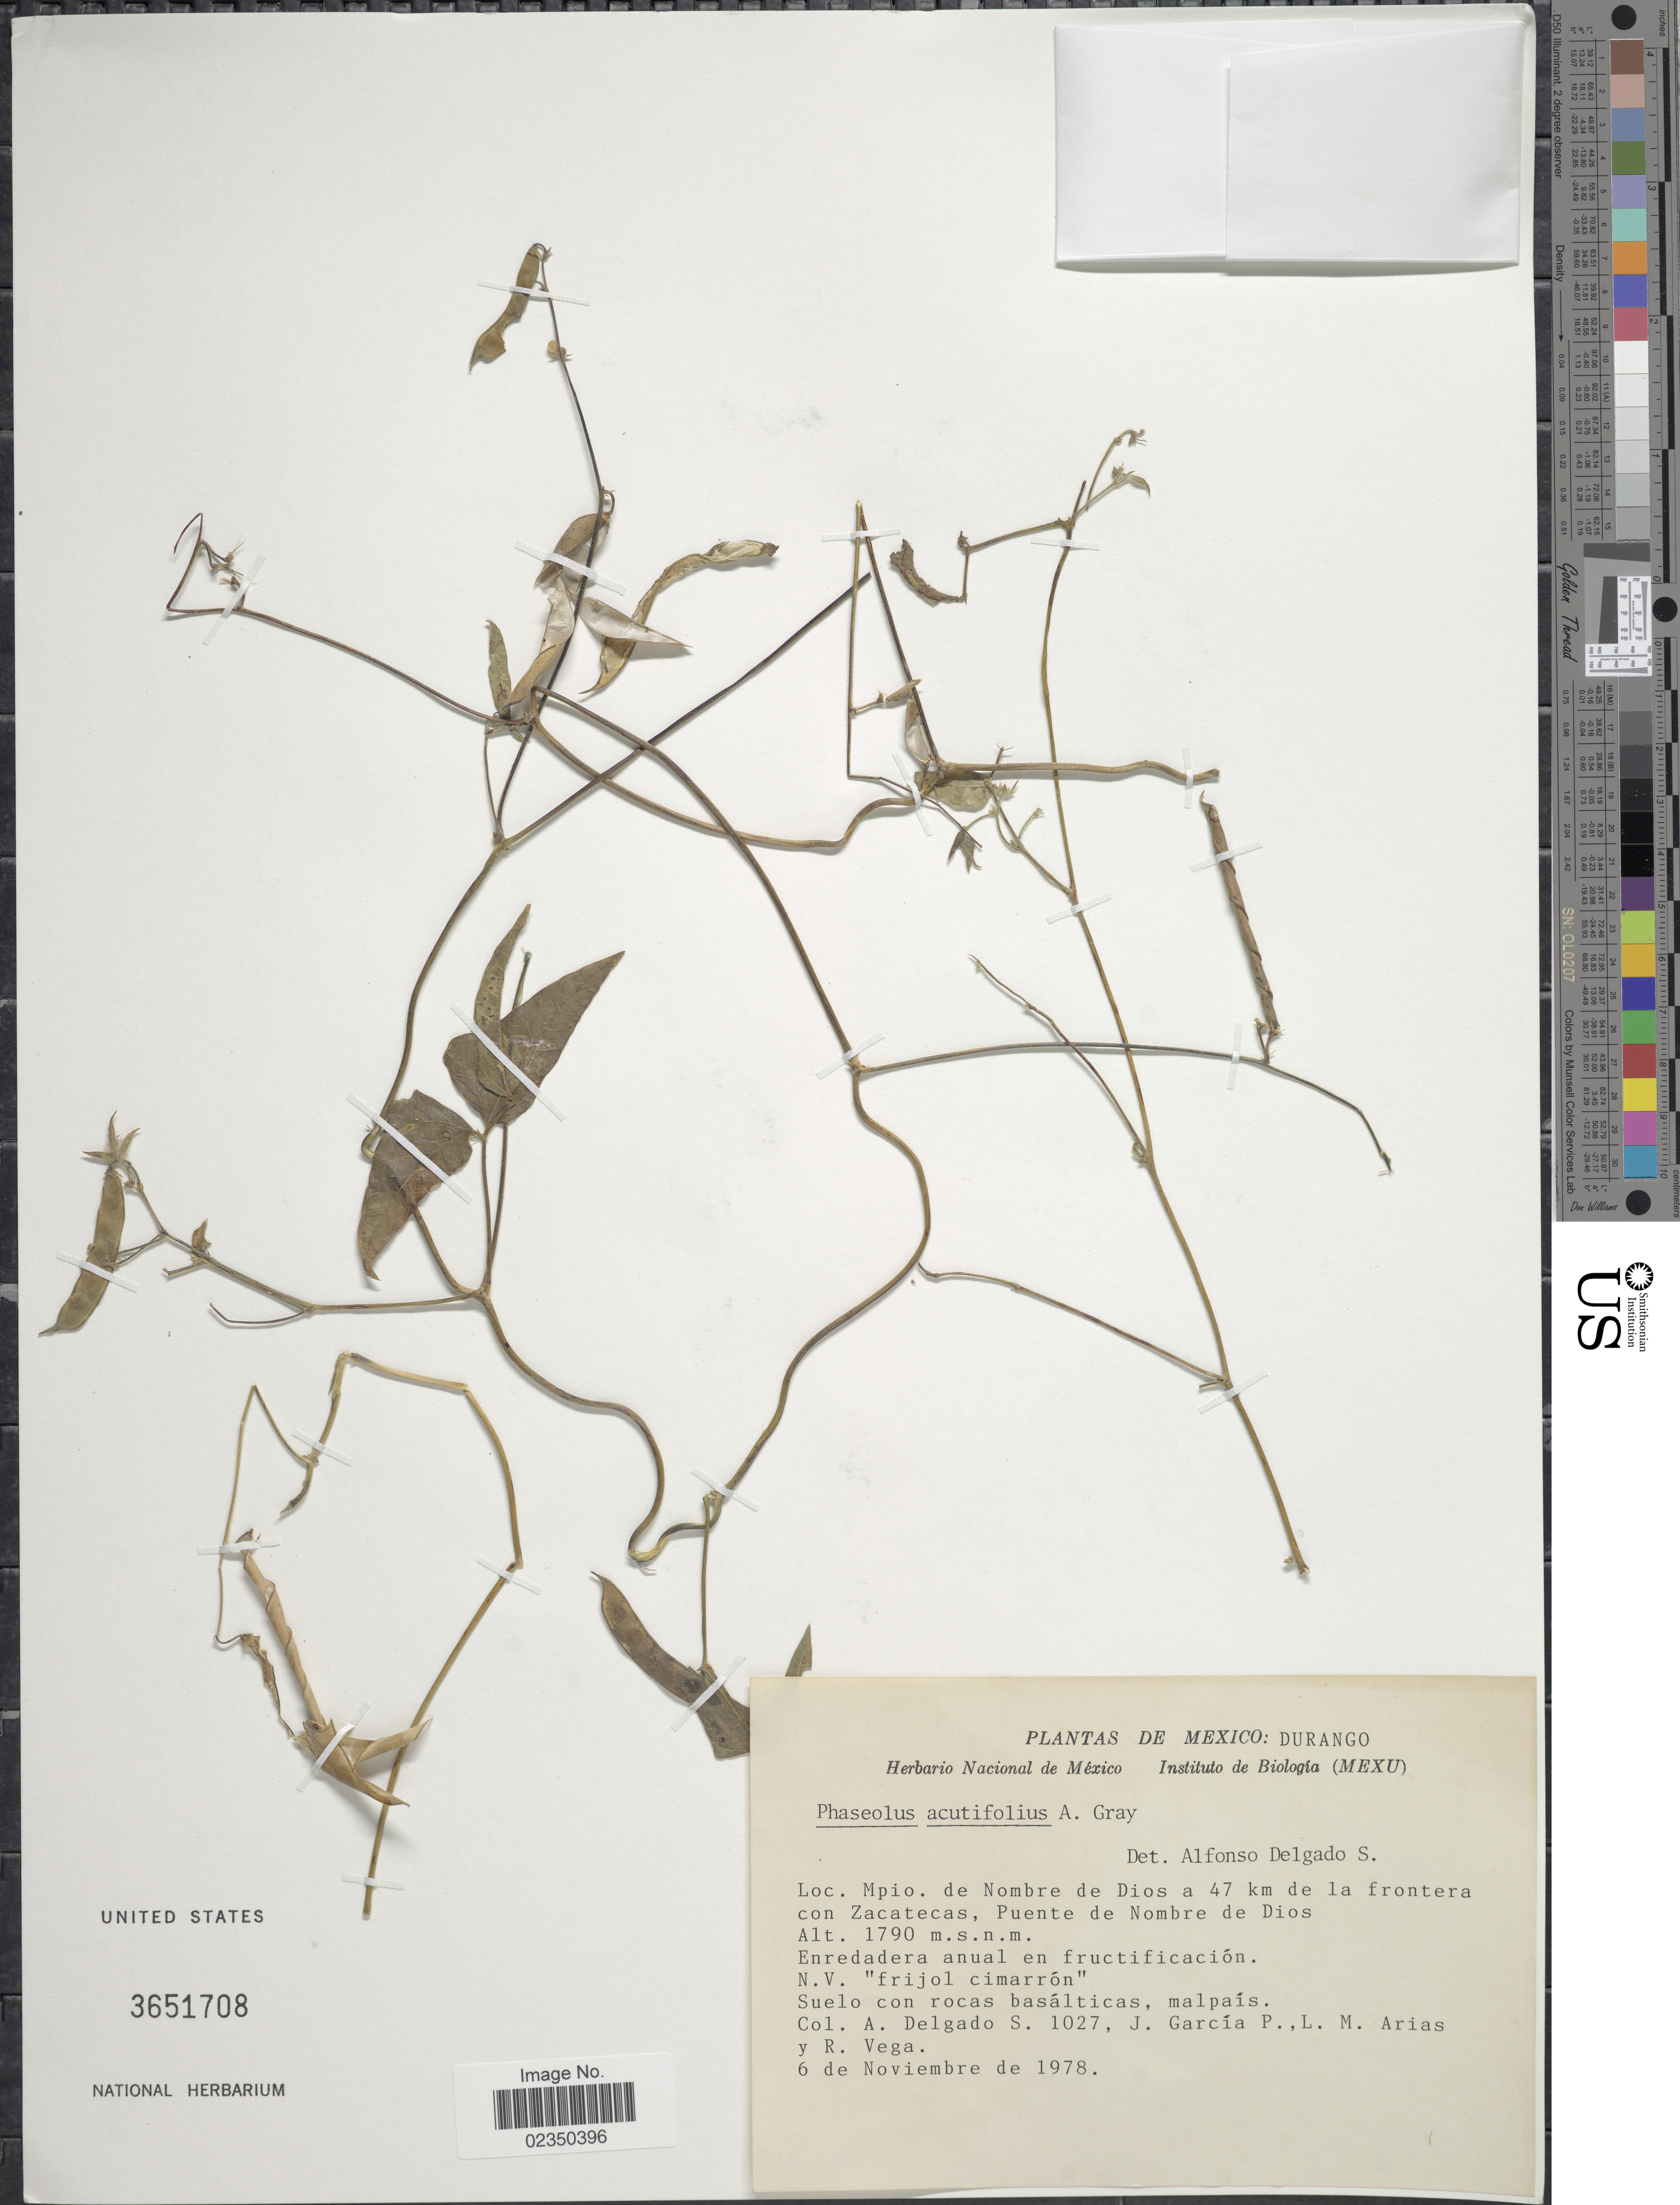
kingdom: Plantae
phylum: Tracheophyta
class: Magnoliopsida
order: Fabales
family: Fabaceae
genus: Phaseolus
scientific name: Phaseolus acutifolius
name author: A. Gray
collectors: A. Delgado S., J. García-P., L. Arias & R. Vega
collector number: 1027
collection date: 1978-11-06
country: Mexico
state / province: Durango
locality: Mpio. de Nombre de Dios a 47 km de la frontera con Zacatecas, Puente de Nombre de Dios.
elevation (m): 1790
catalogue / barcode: US 3651708